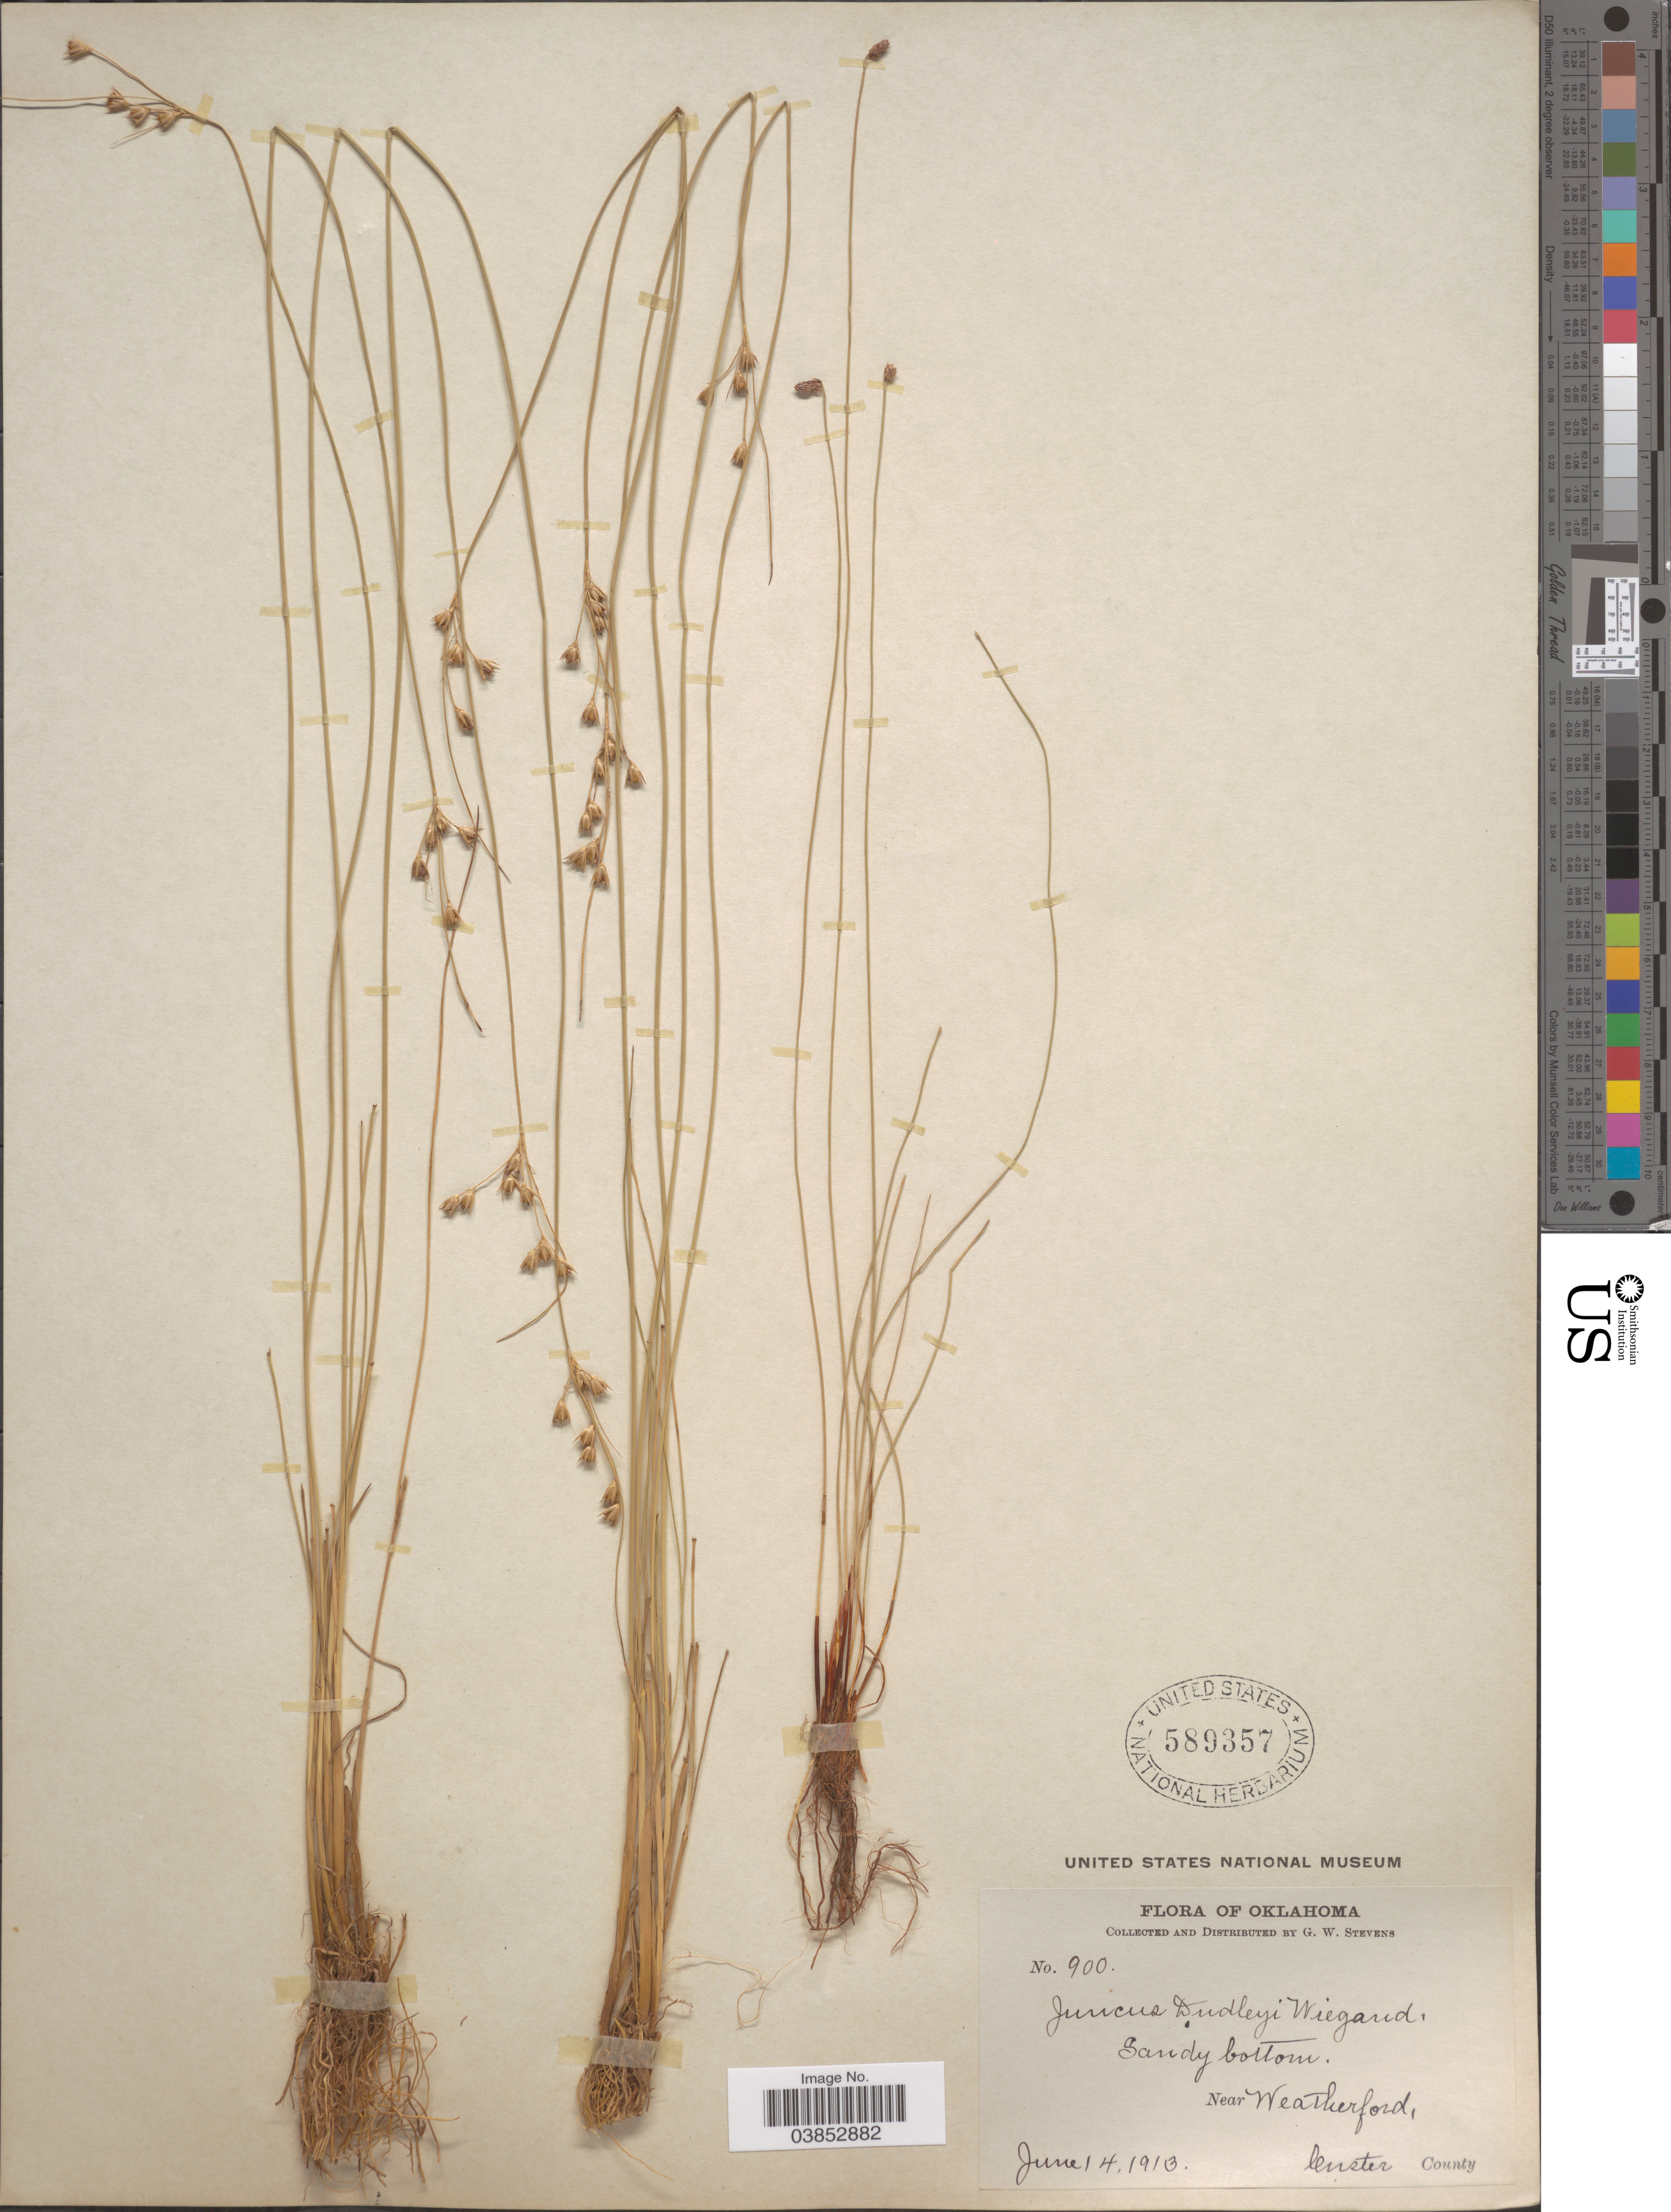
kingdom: Plantae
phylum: Tracheophyta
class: Liliopsida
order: Poales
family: Juncaceae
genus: Juncus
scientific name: Juncus dudleyi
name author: Wiegand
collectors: G. W. Stevens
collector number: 900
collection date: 1913-06-14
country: United States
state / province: Oklahoma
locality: Sandy bottom. Near Weatherford, Custer County.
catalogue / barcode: US 589357